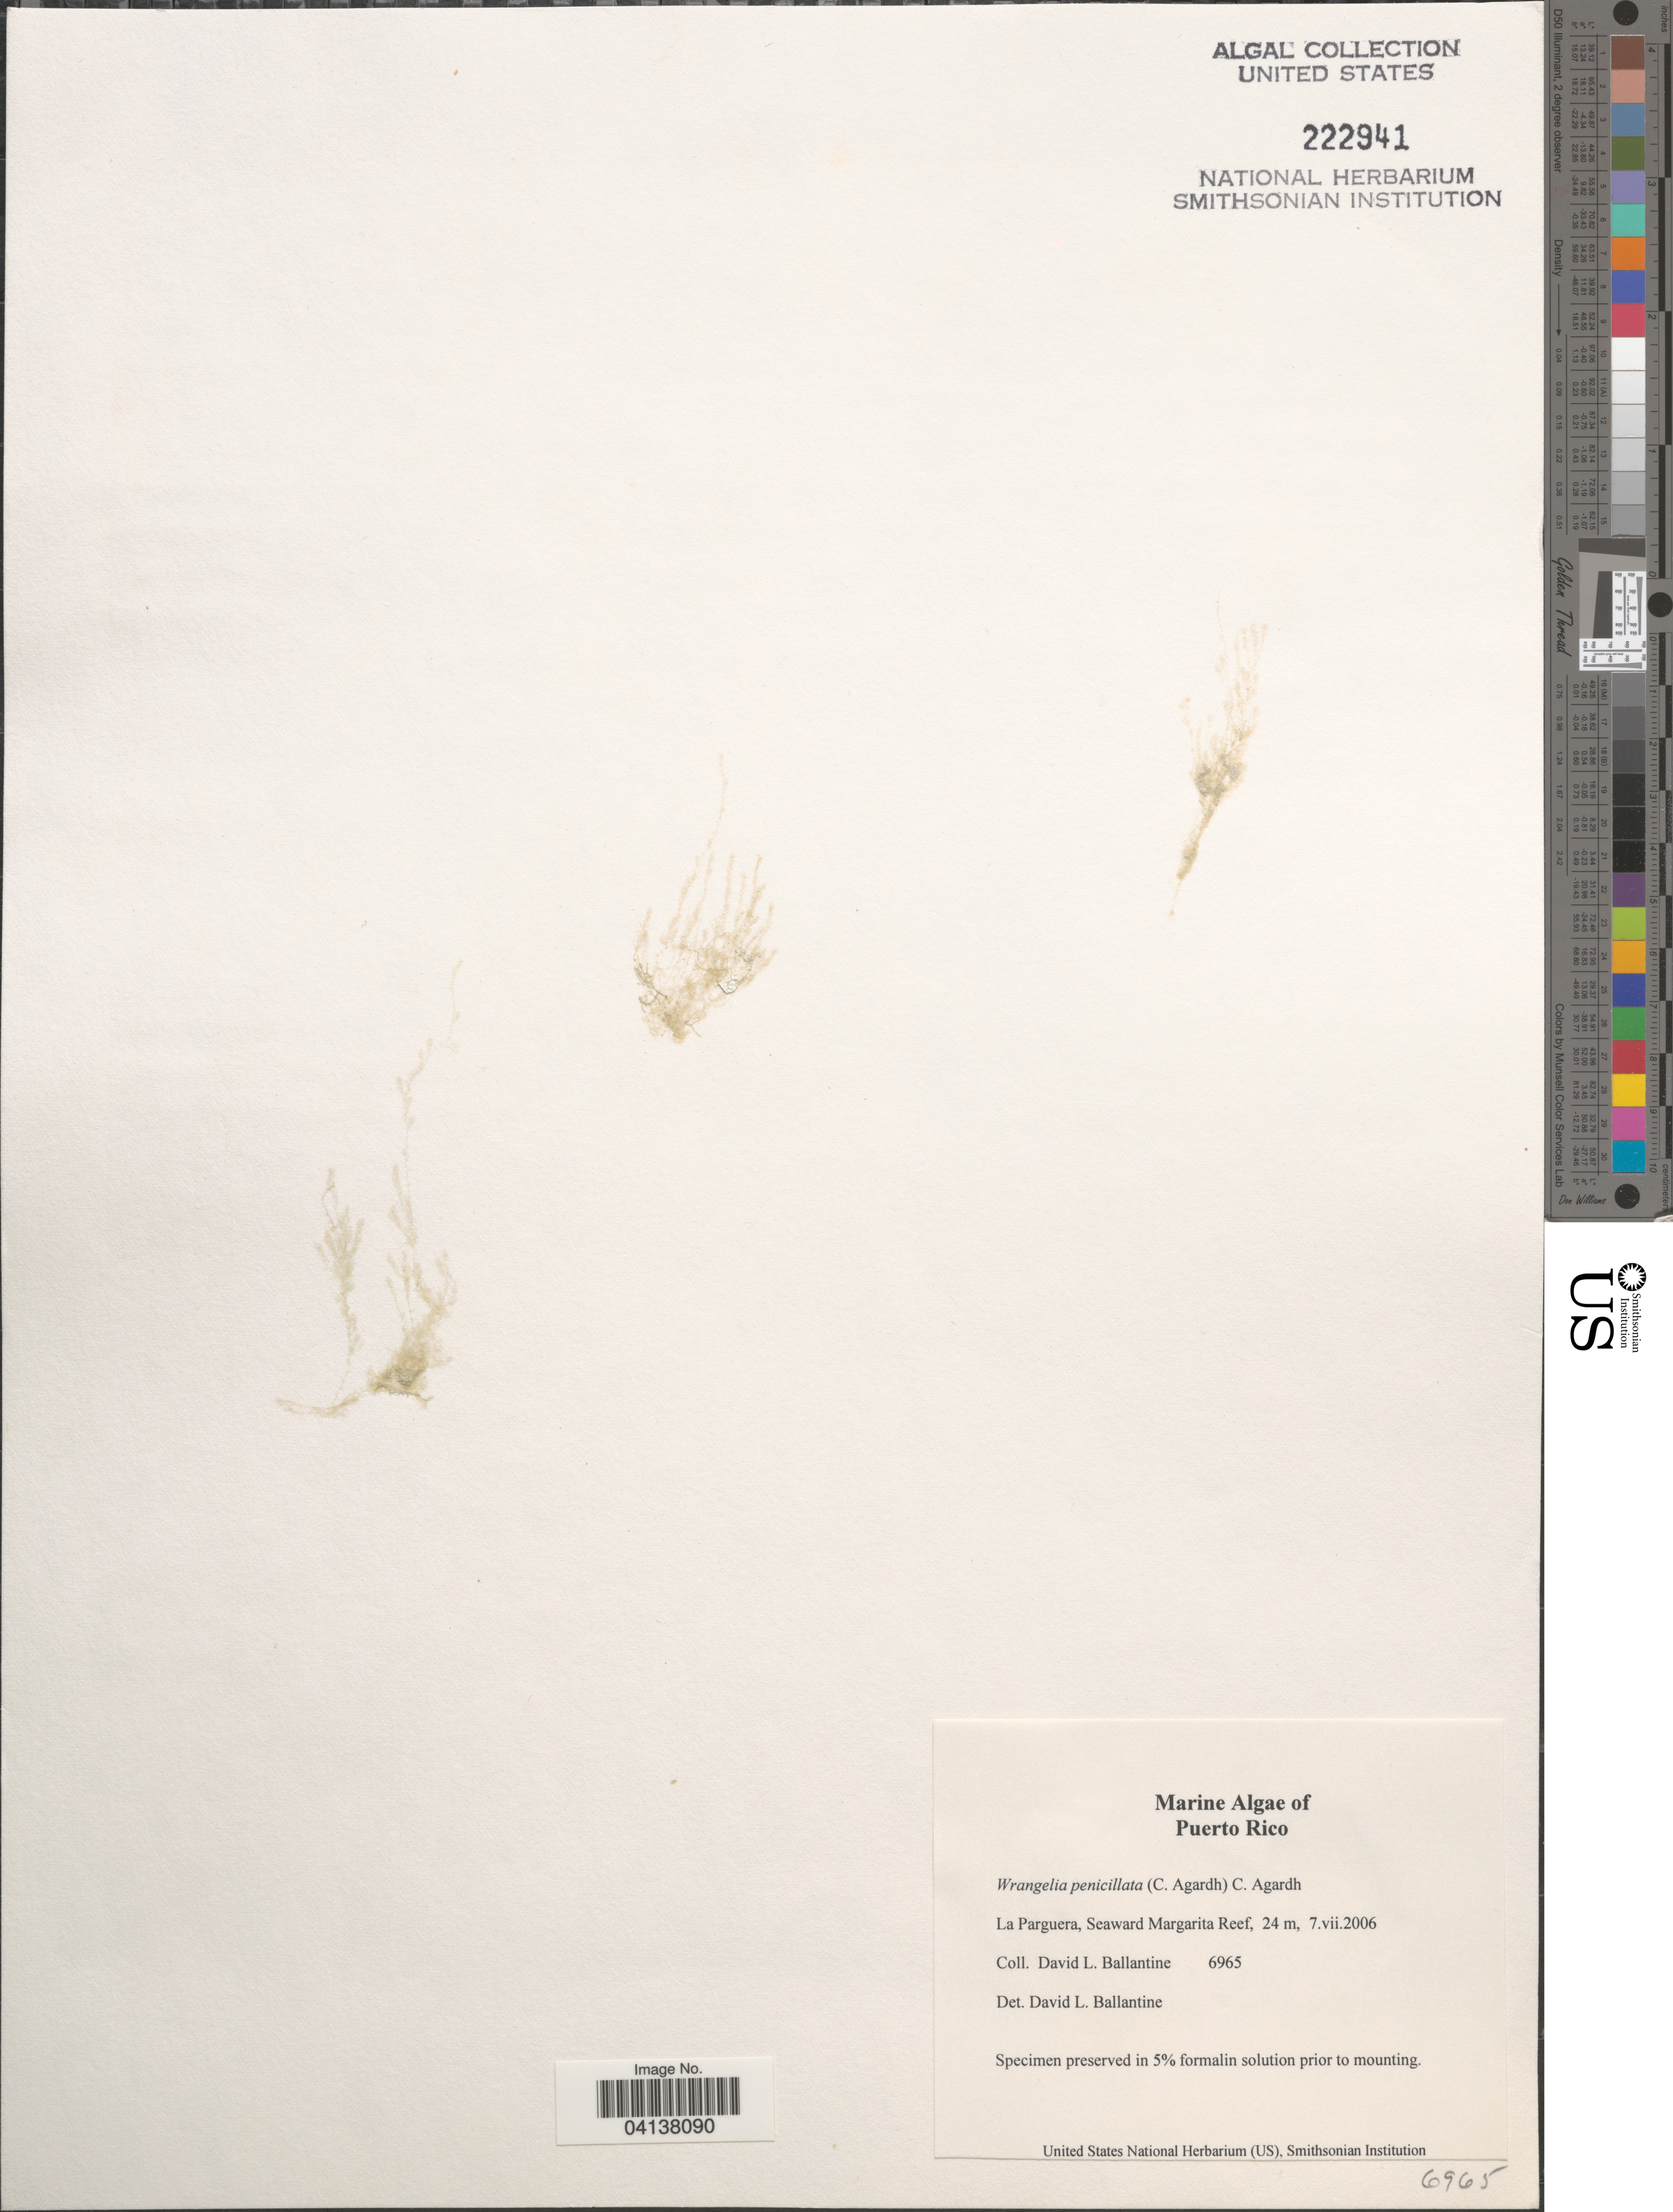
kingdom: Plantae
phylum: Rhodophyta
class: Florideophyceae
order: Ceramiales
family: Wrangeliaceae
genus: Wrangelia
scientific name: Wrangelia penicillata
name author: (C. Agardh) C. Agardh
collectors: D.L. Ballantine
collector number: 6965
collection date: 2006-07-07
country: Puerto Rico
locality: La Parguera, Seaward Margarita Reef.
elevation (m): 24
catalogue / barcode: US 222941